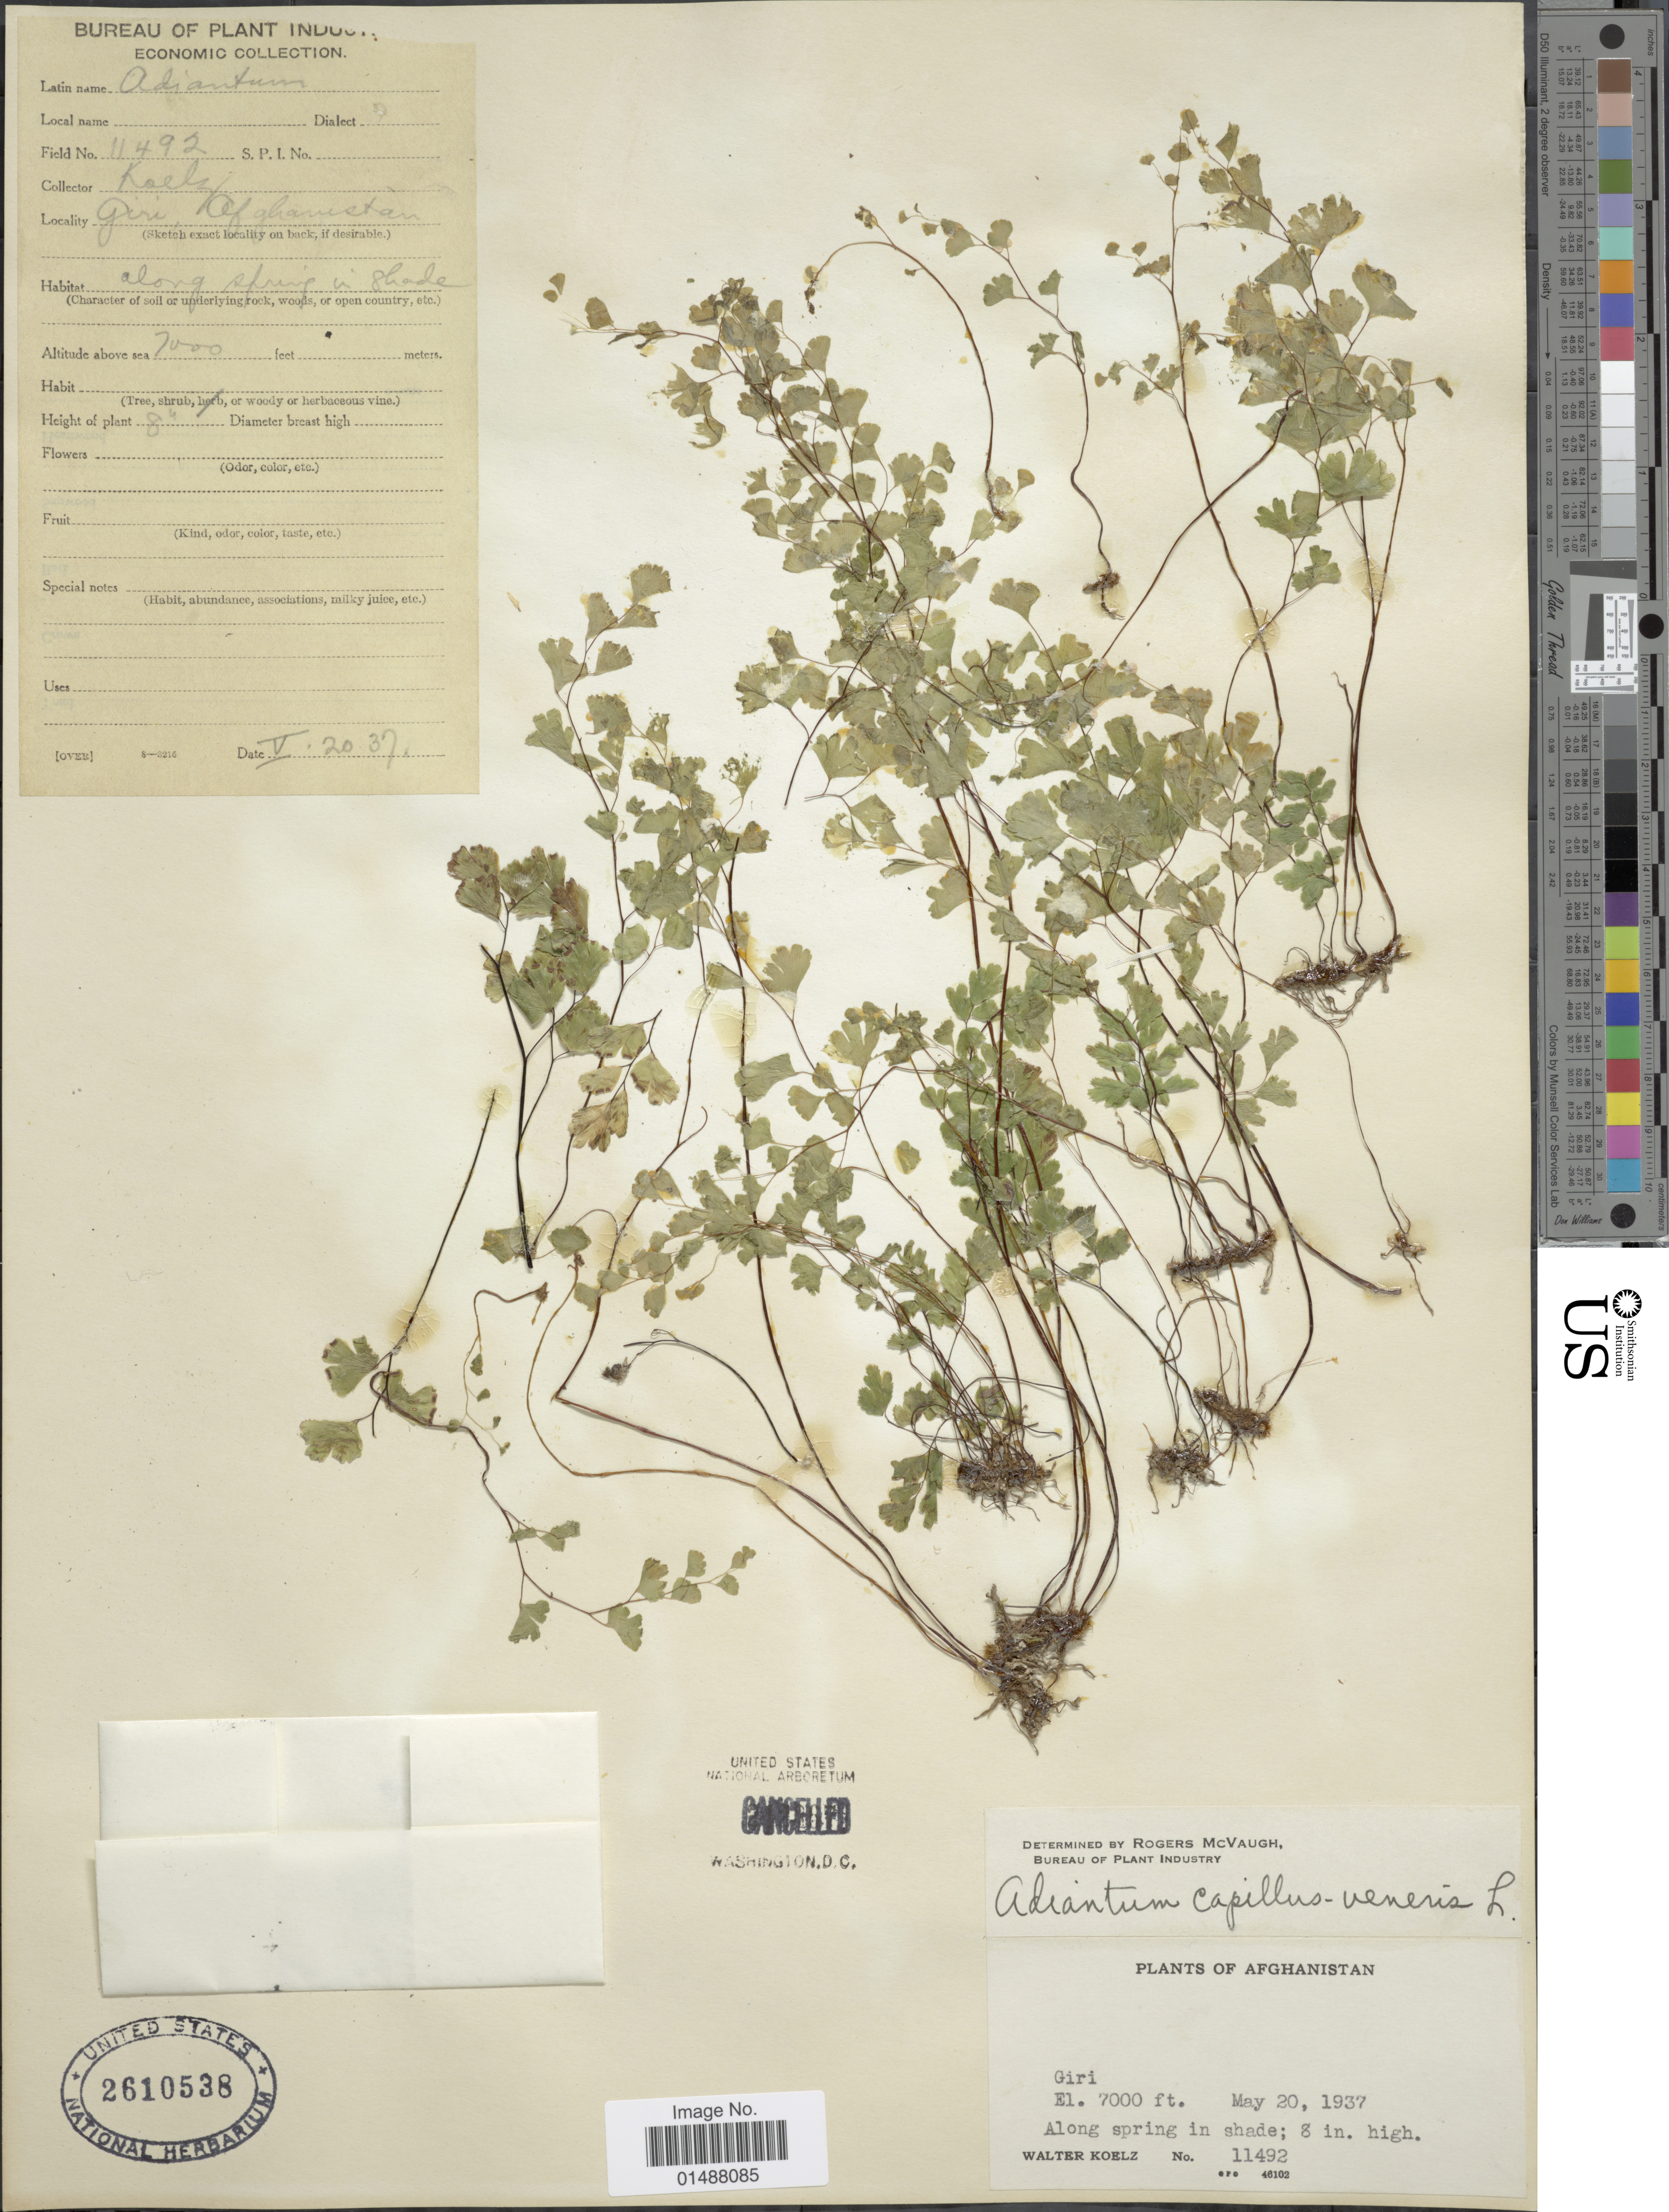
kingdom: Plantae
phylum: Tracheophyta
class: Polypodiopsida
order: Polypodiales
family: Pteridaceae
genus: Adiantum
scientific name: Adiantum capillus-veneris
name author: L.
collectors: W. N. Koelz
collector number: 11492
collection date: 1937-05-20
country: Afghanistan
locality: Giri, along spring in shade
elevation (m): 2134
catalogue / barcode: US 2610538